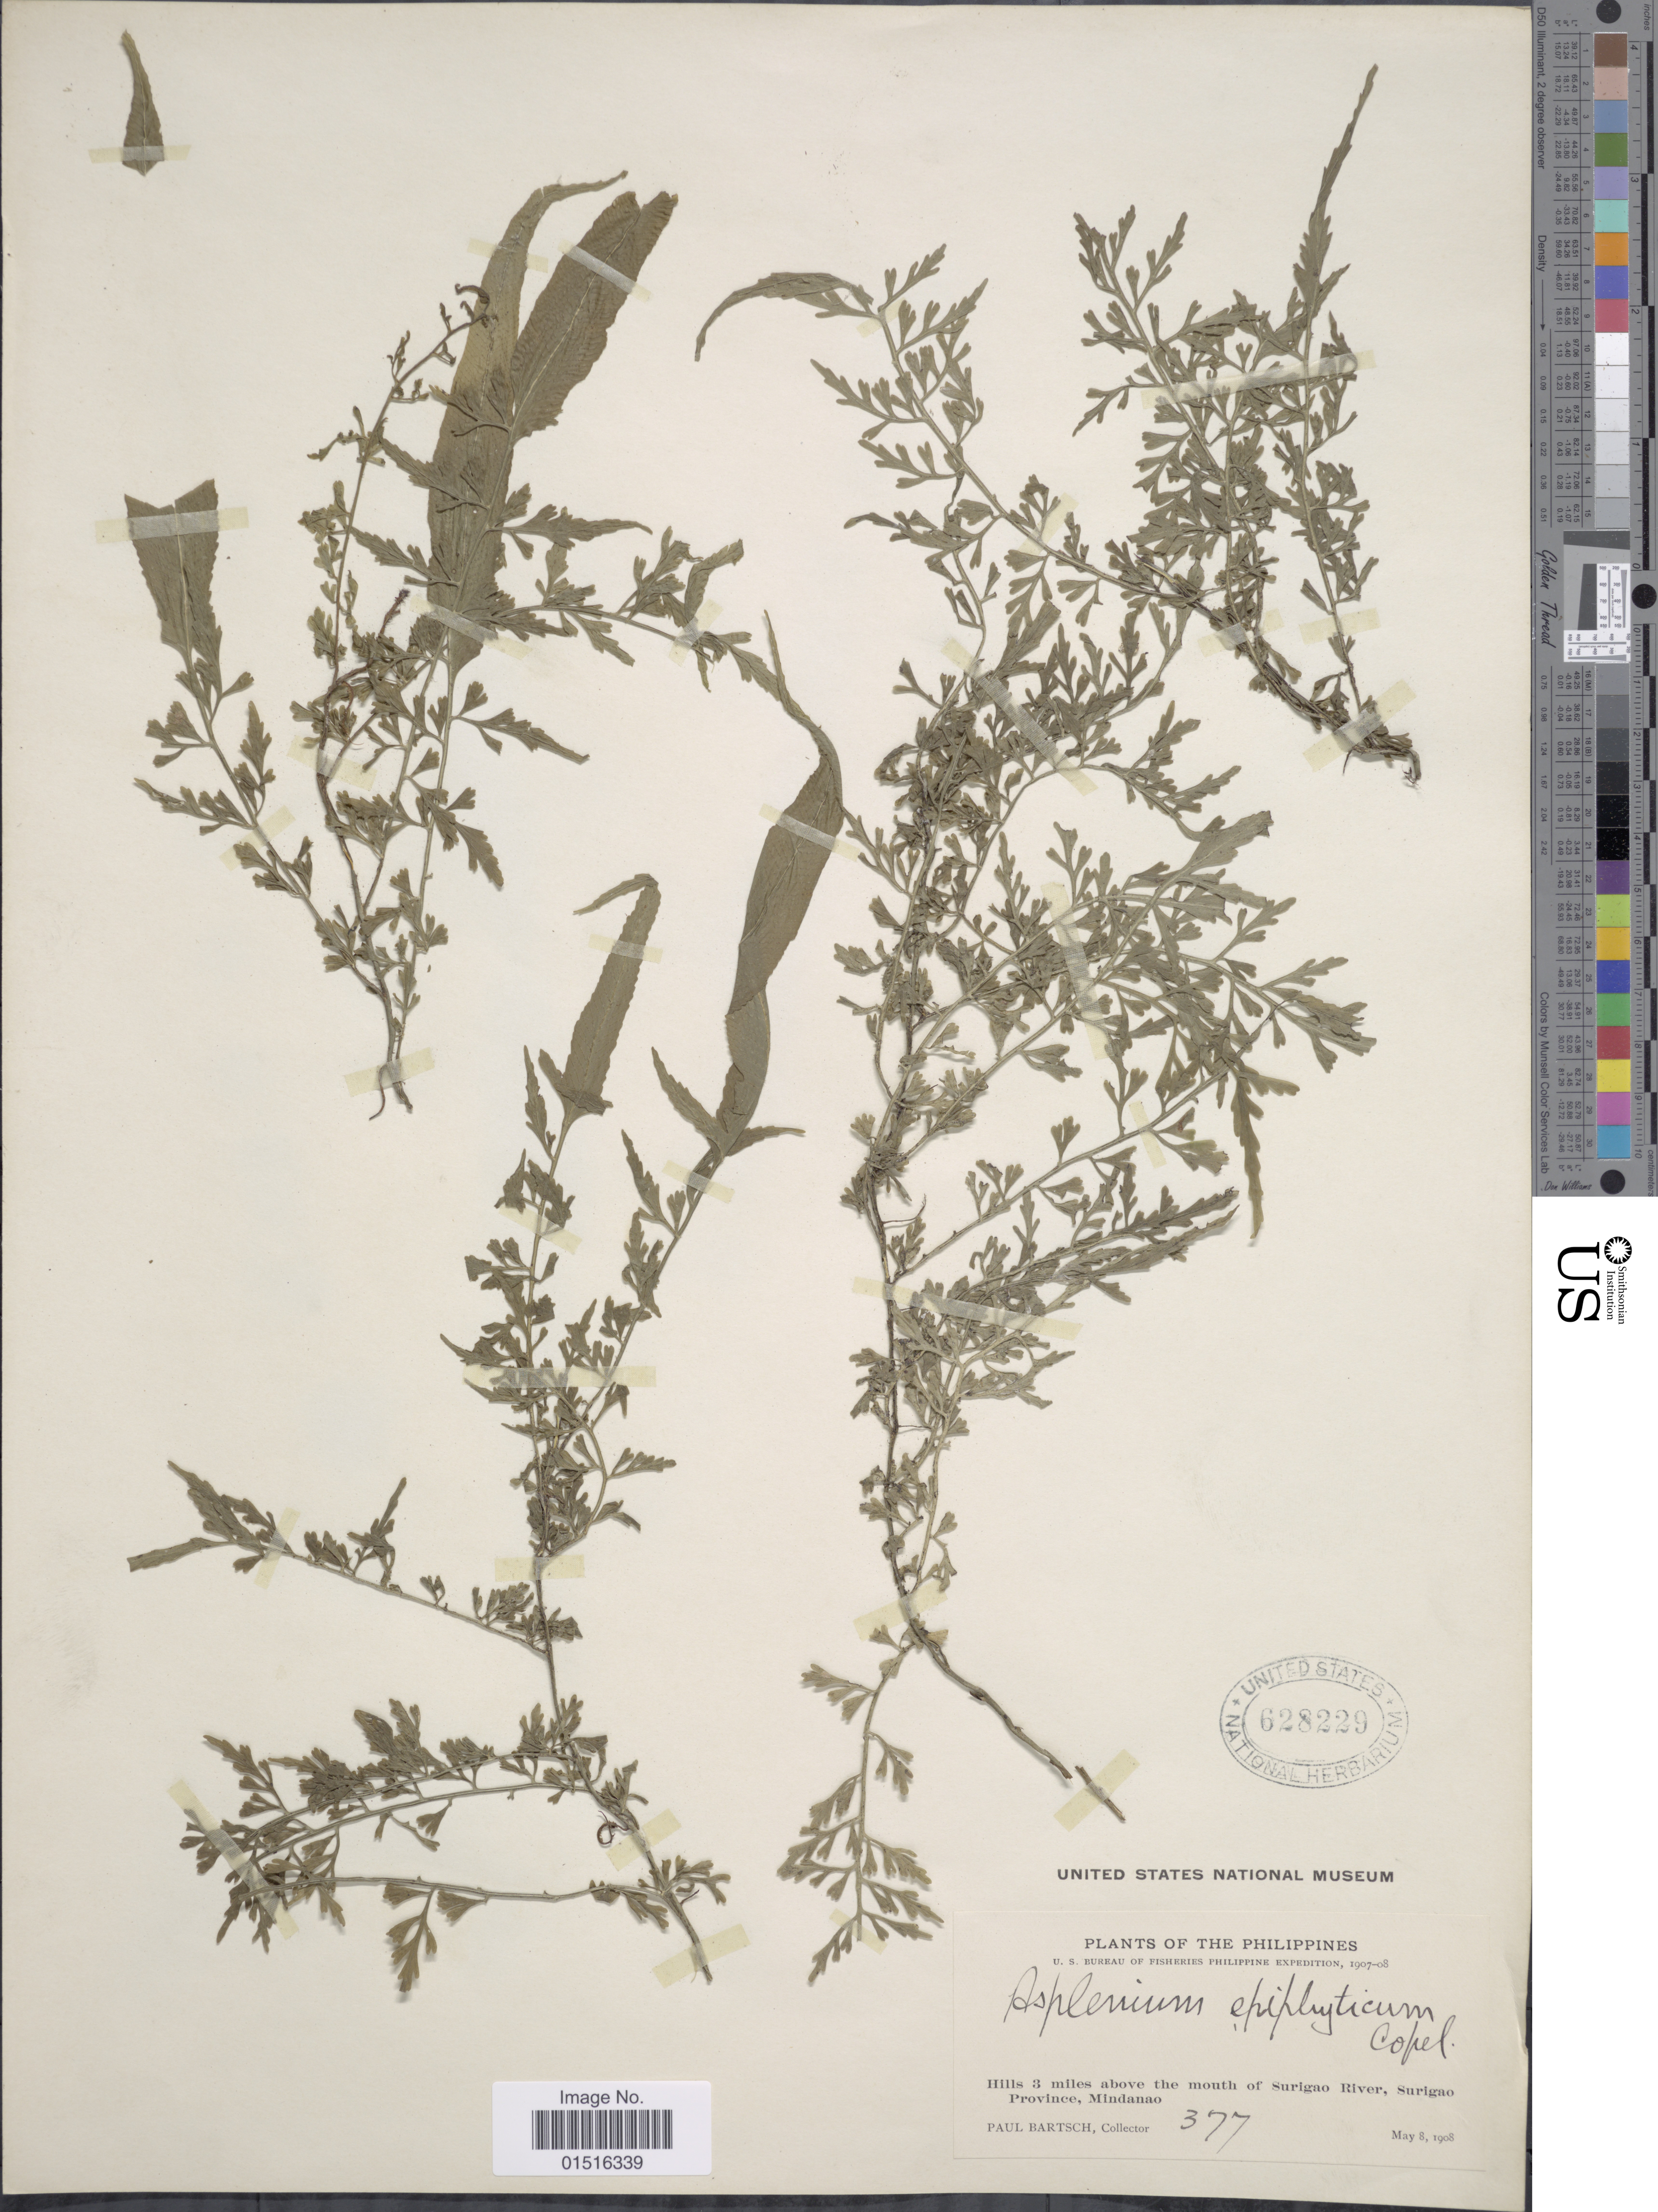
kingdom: Plantae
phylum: Tracheophyta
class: Polypodiopsida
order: Polypodiales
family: Aspleniaceae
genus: Asplenium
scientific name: Asplenium epiphyticum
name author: Copel.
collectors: P. Bartsch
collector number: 377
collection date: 1908-05-08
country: Philippines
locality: Hills 3 miles above the mouth of Surigao River, Surigao Province, Mindanao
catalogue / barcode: US 628229